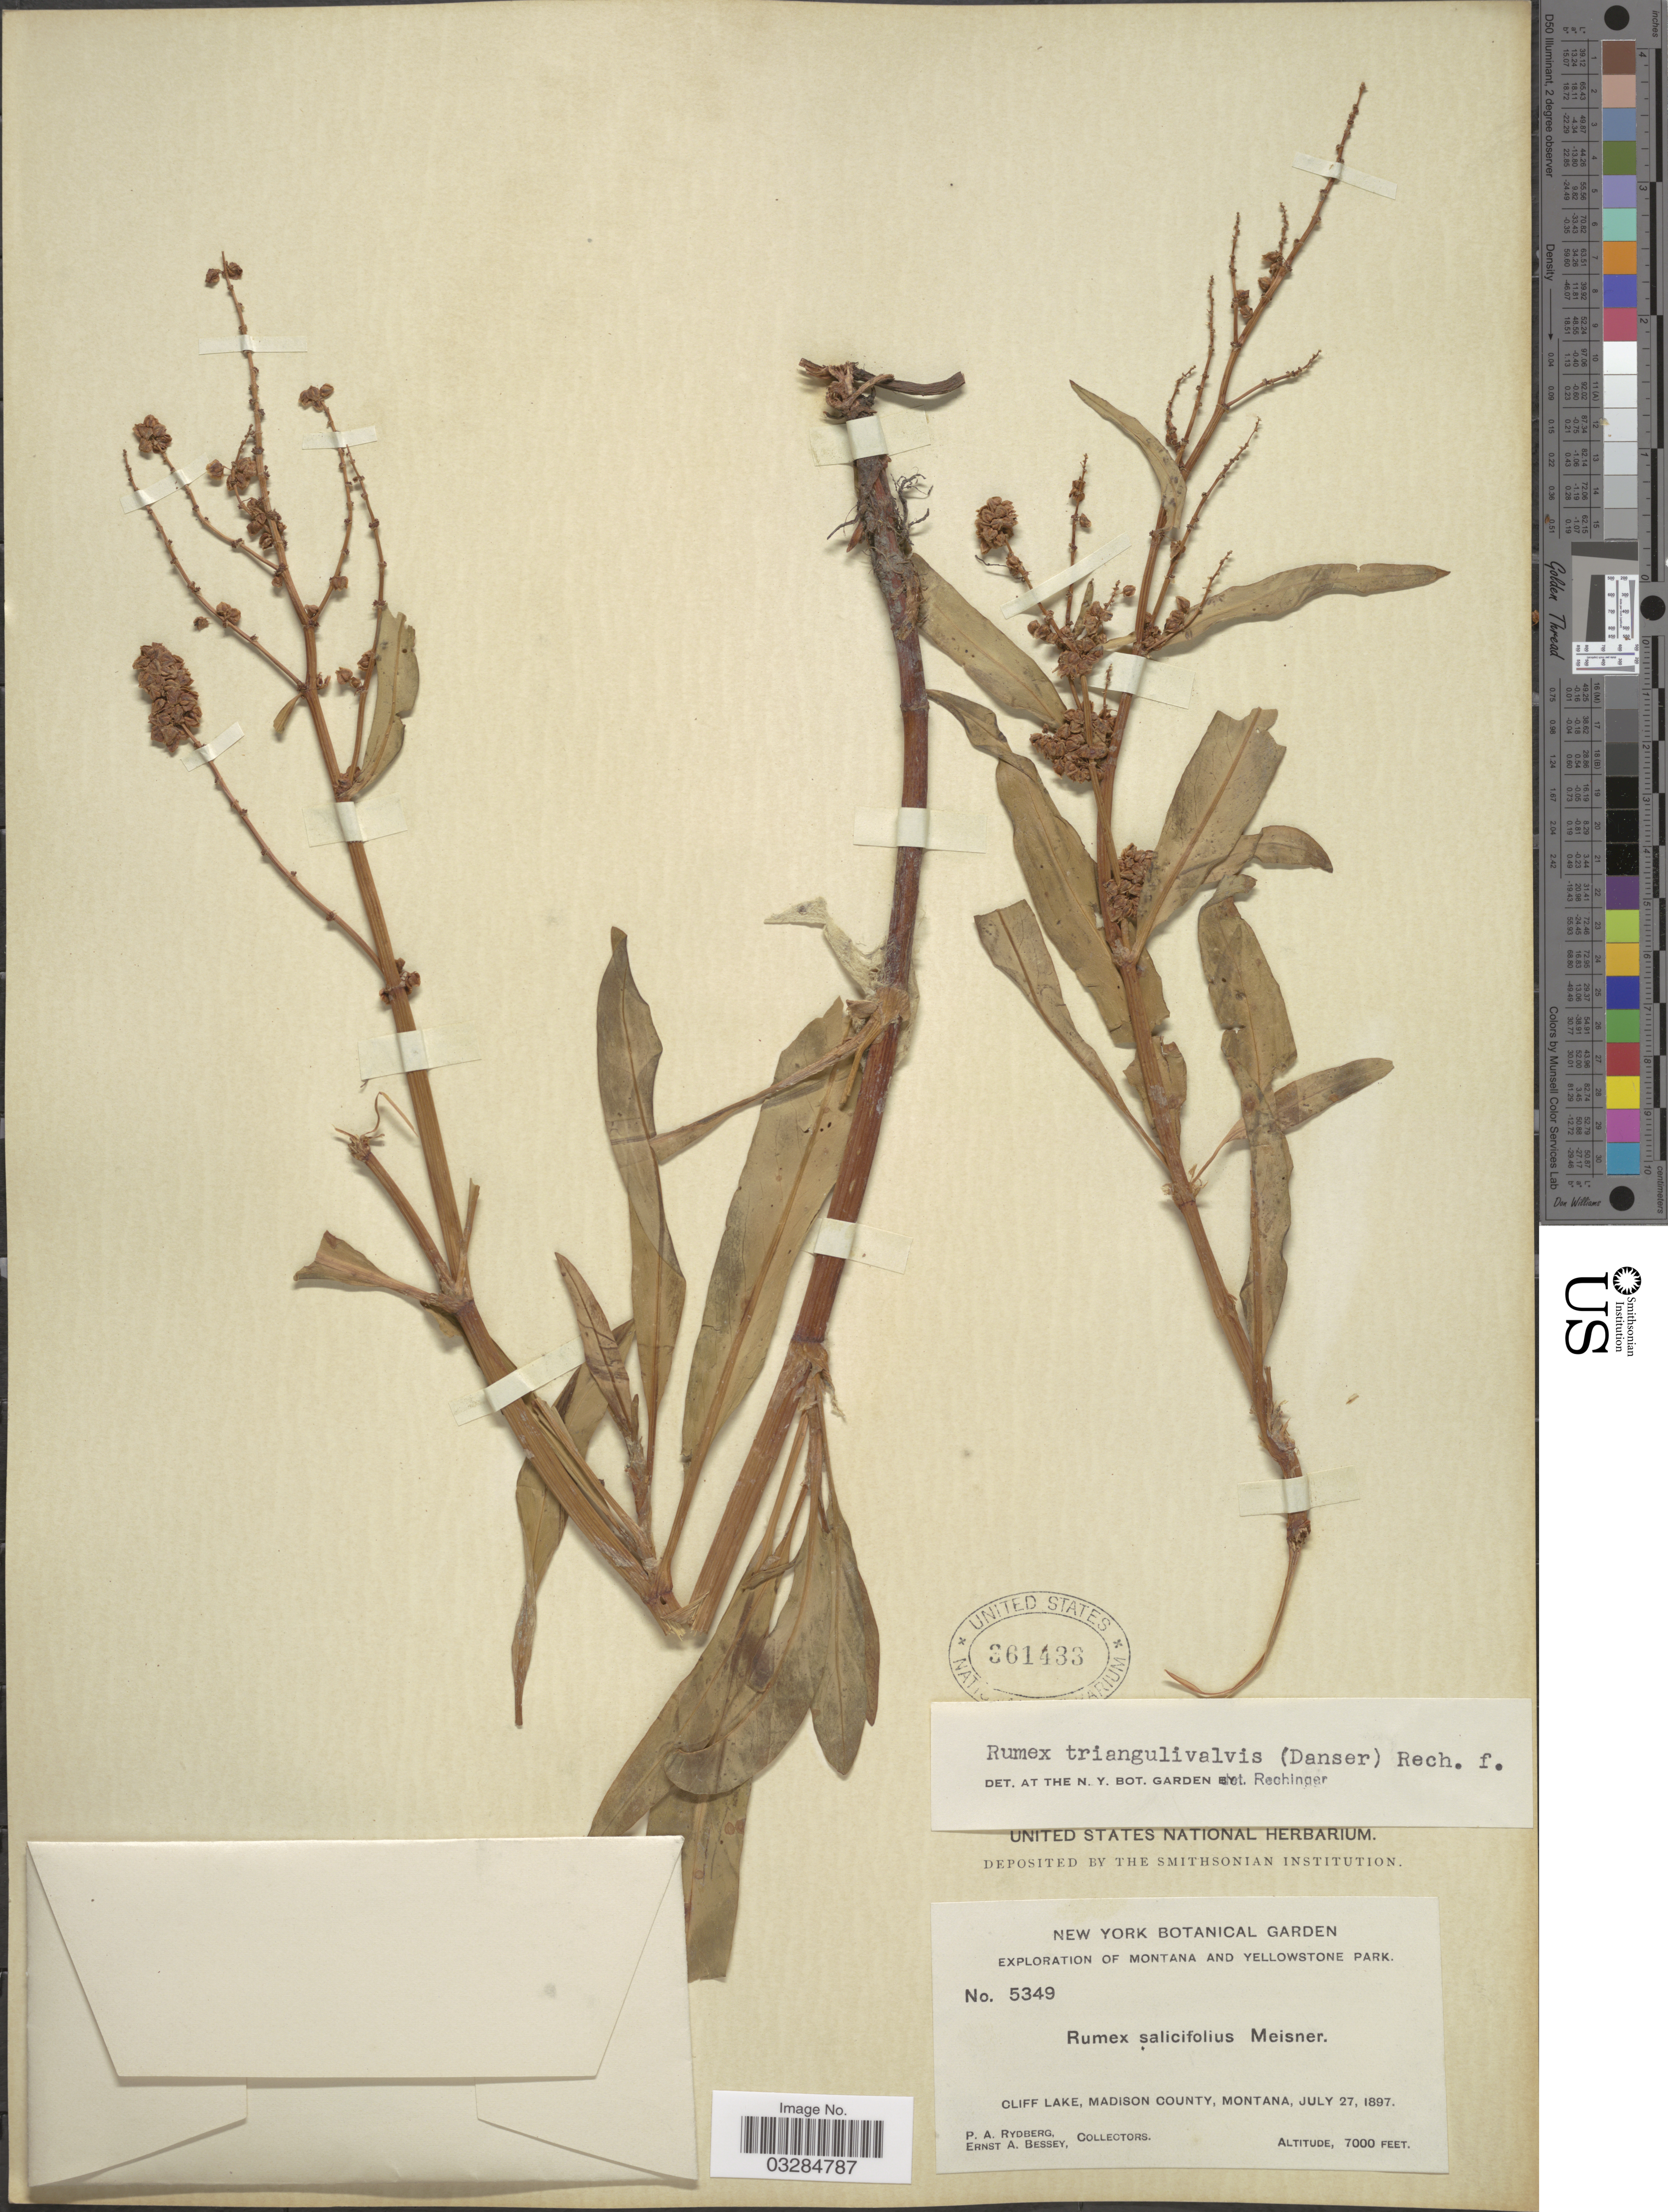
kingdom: Plantae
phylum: Tracheophyta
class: Magnoliopsida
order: Caryophyllales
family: Polygonaceae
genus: Rumex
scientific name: Rumex triangulivalvis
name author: (Danser) Rech. f.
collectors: P. A. Rydberg & E. A. Bessey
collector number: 5349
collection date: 1897-07-27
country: United States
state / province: Montana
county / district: Madison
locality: Yellowstone Park. Cliff Lake.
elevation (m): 2134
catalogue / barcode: US 361433